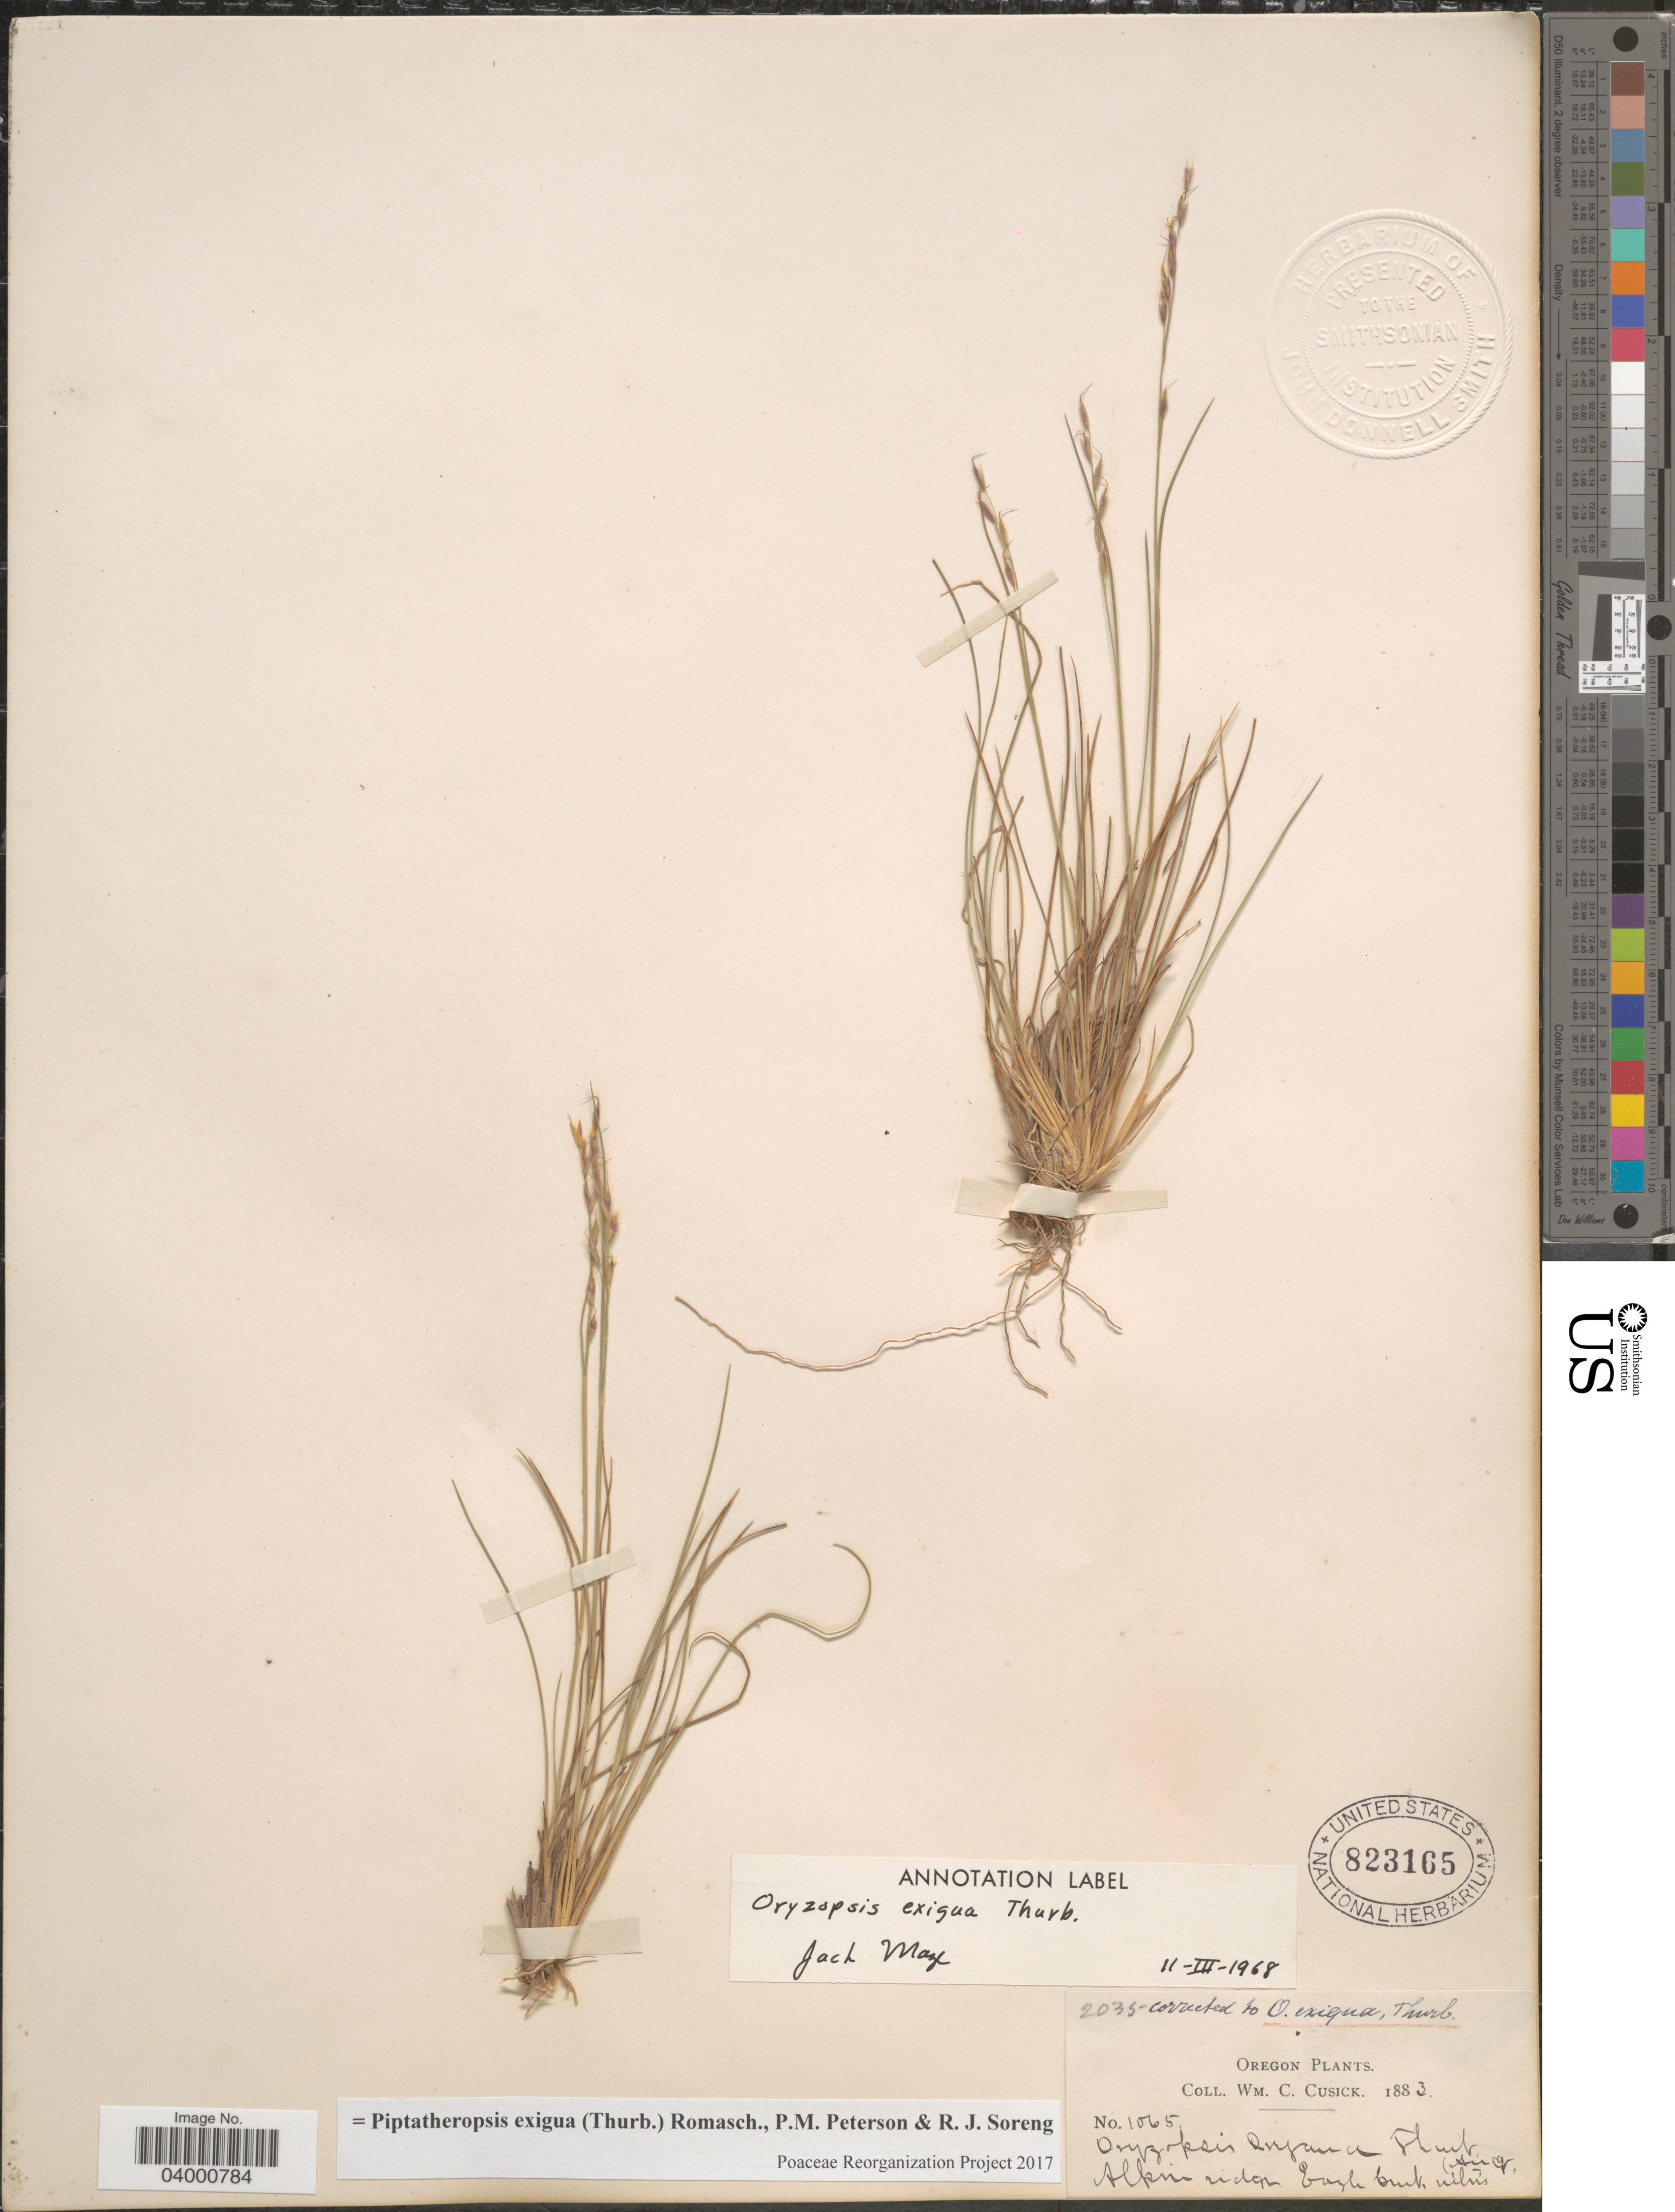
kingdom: Plantae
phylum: Tracheophyta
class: Liliopsida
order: Poales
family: Poaceae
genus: Piptatheropsis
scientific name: Piptatheropsis exigua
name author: (Thurb.) Romasch. et al.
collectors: W. C. Cusick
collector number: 1065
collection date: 1883-08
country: United States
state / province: Oregon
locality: Alpine ridges. Eagle Creek.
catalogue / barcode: US 823165